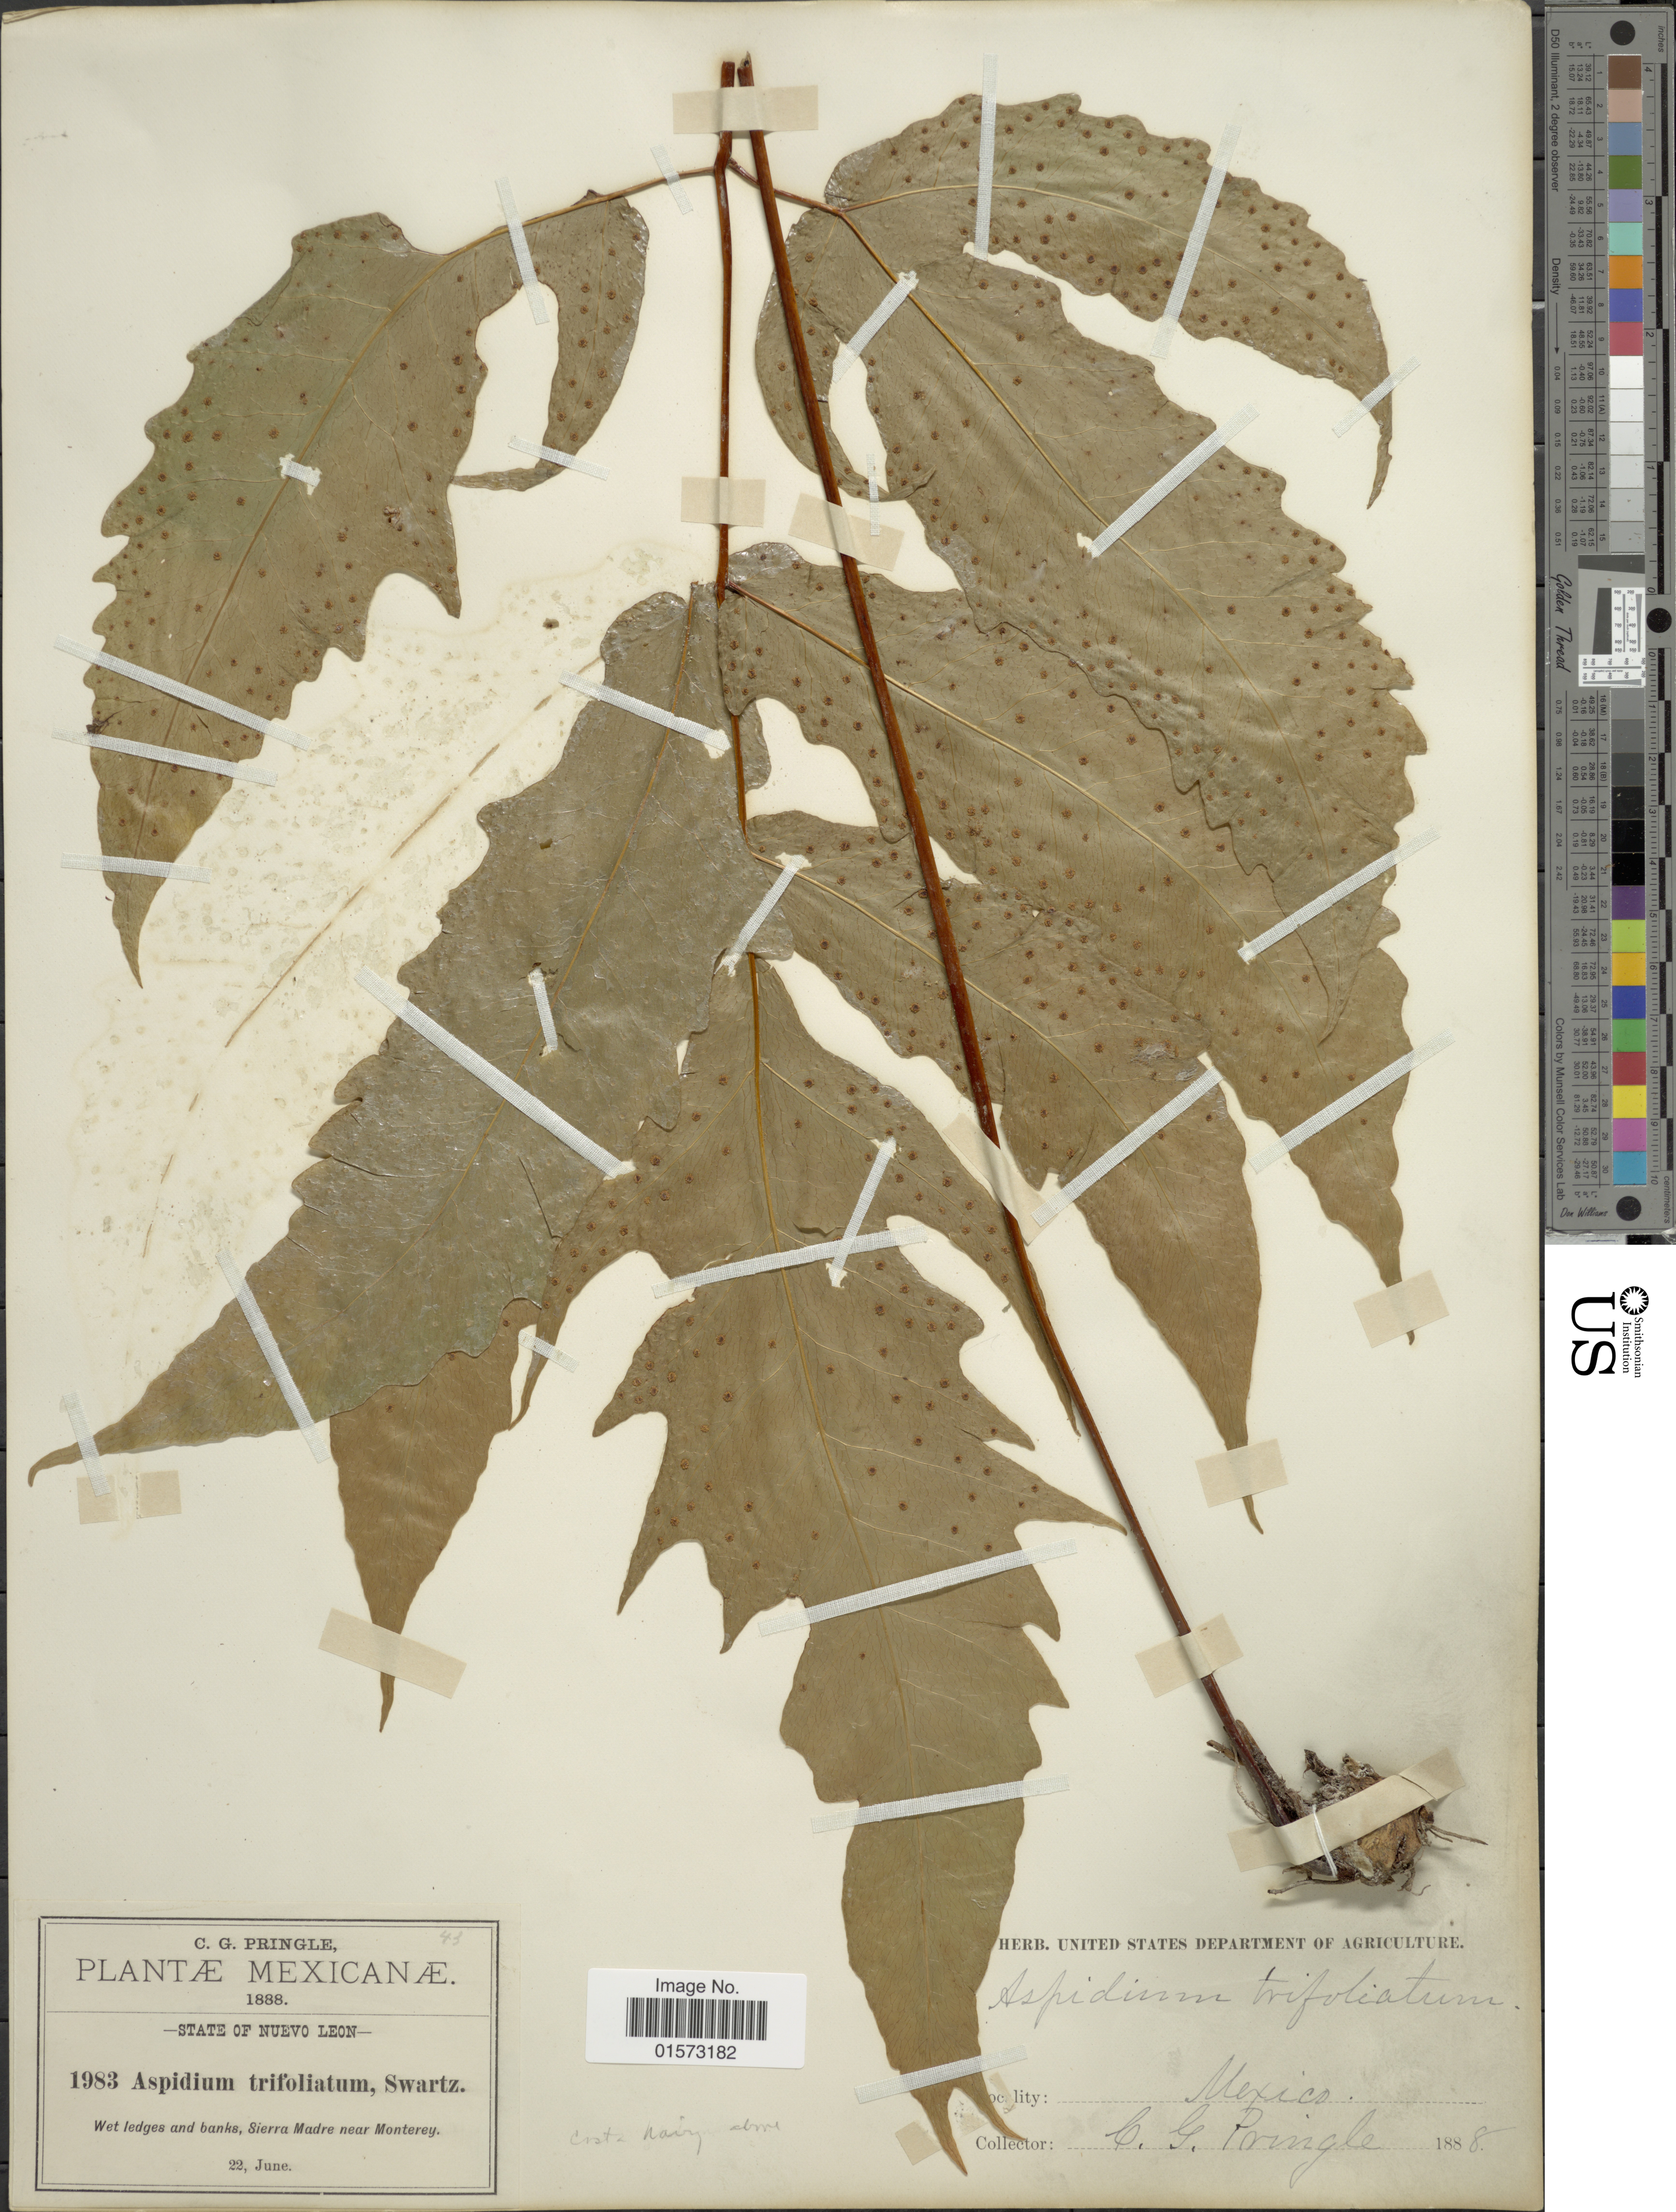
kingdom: Plantae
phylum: Tracheophyta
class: Polypodiopsida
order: Polypodiales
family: Tectariaceae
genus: Tectaria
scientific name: Tectaria heracleifolia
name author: (Willd.) Underw.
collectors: C. G. Pringle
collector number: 1983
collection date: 1888-06-22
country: Mexico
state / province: Nuevo León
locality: State of Nuevo Leon. Wet ledges and banks, Sierra Madre near Monterey